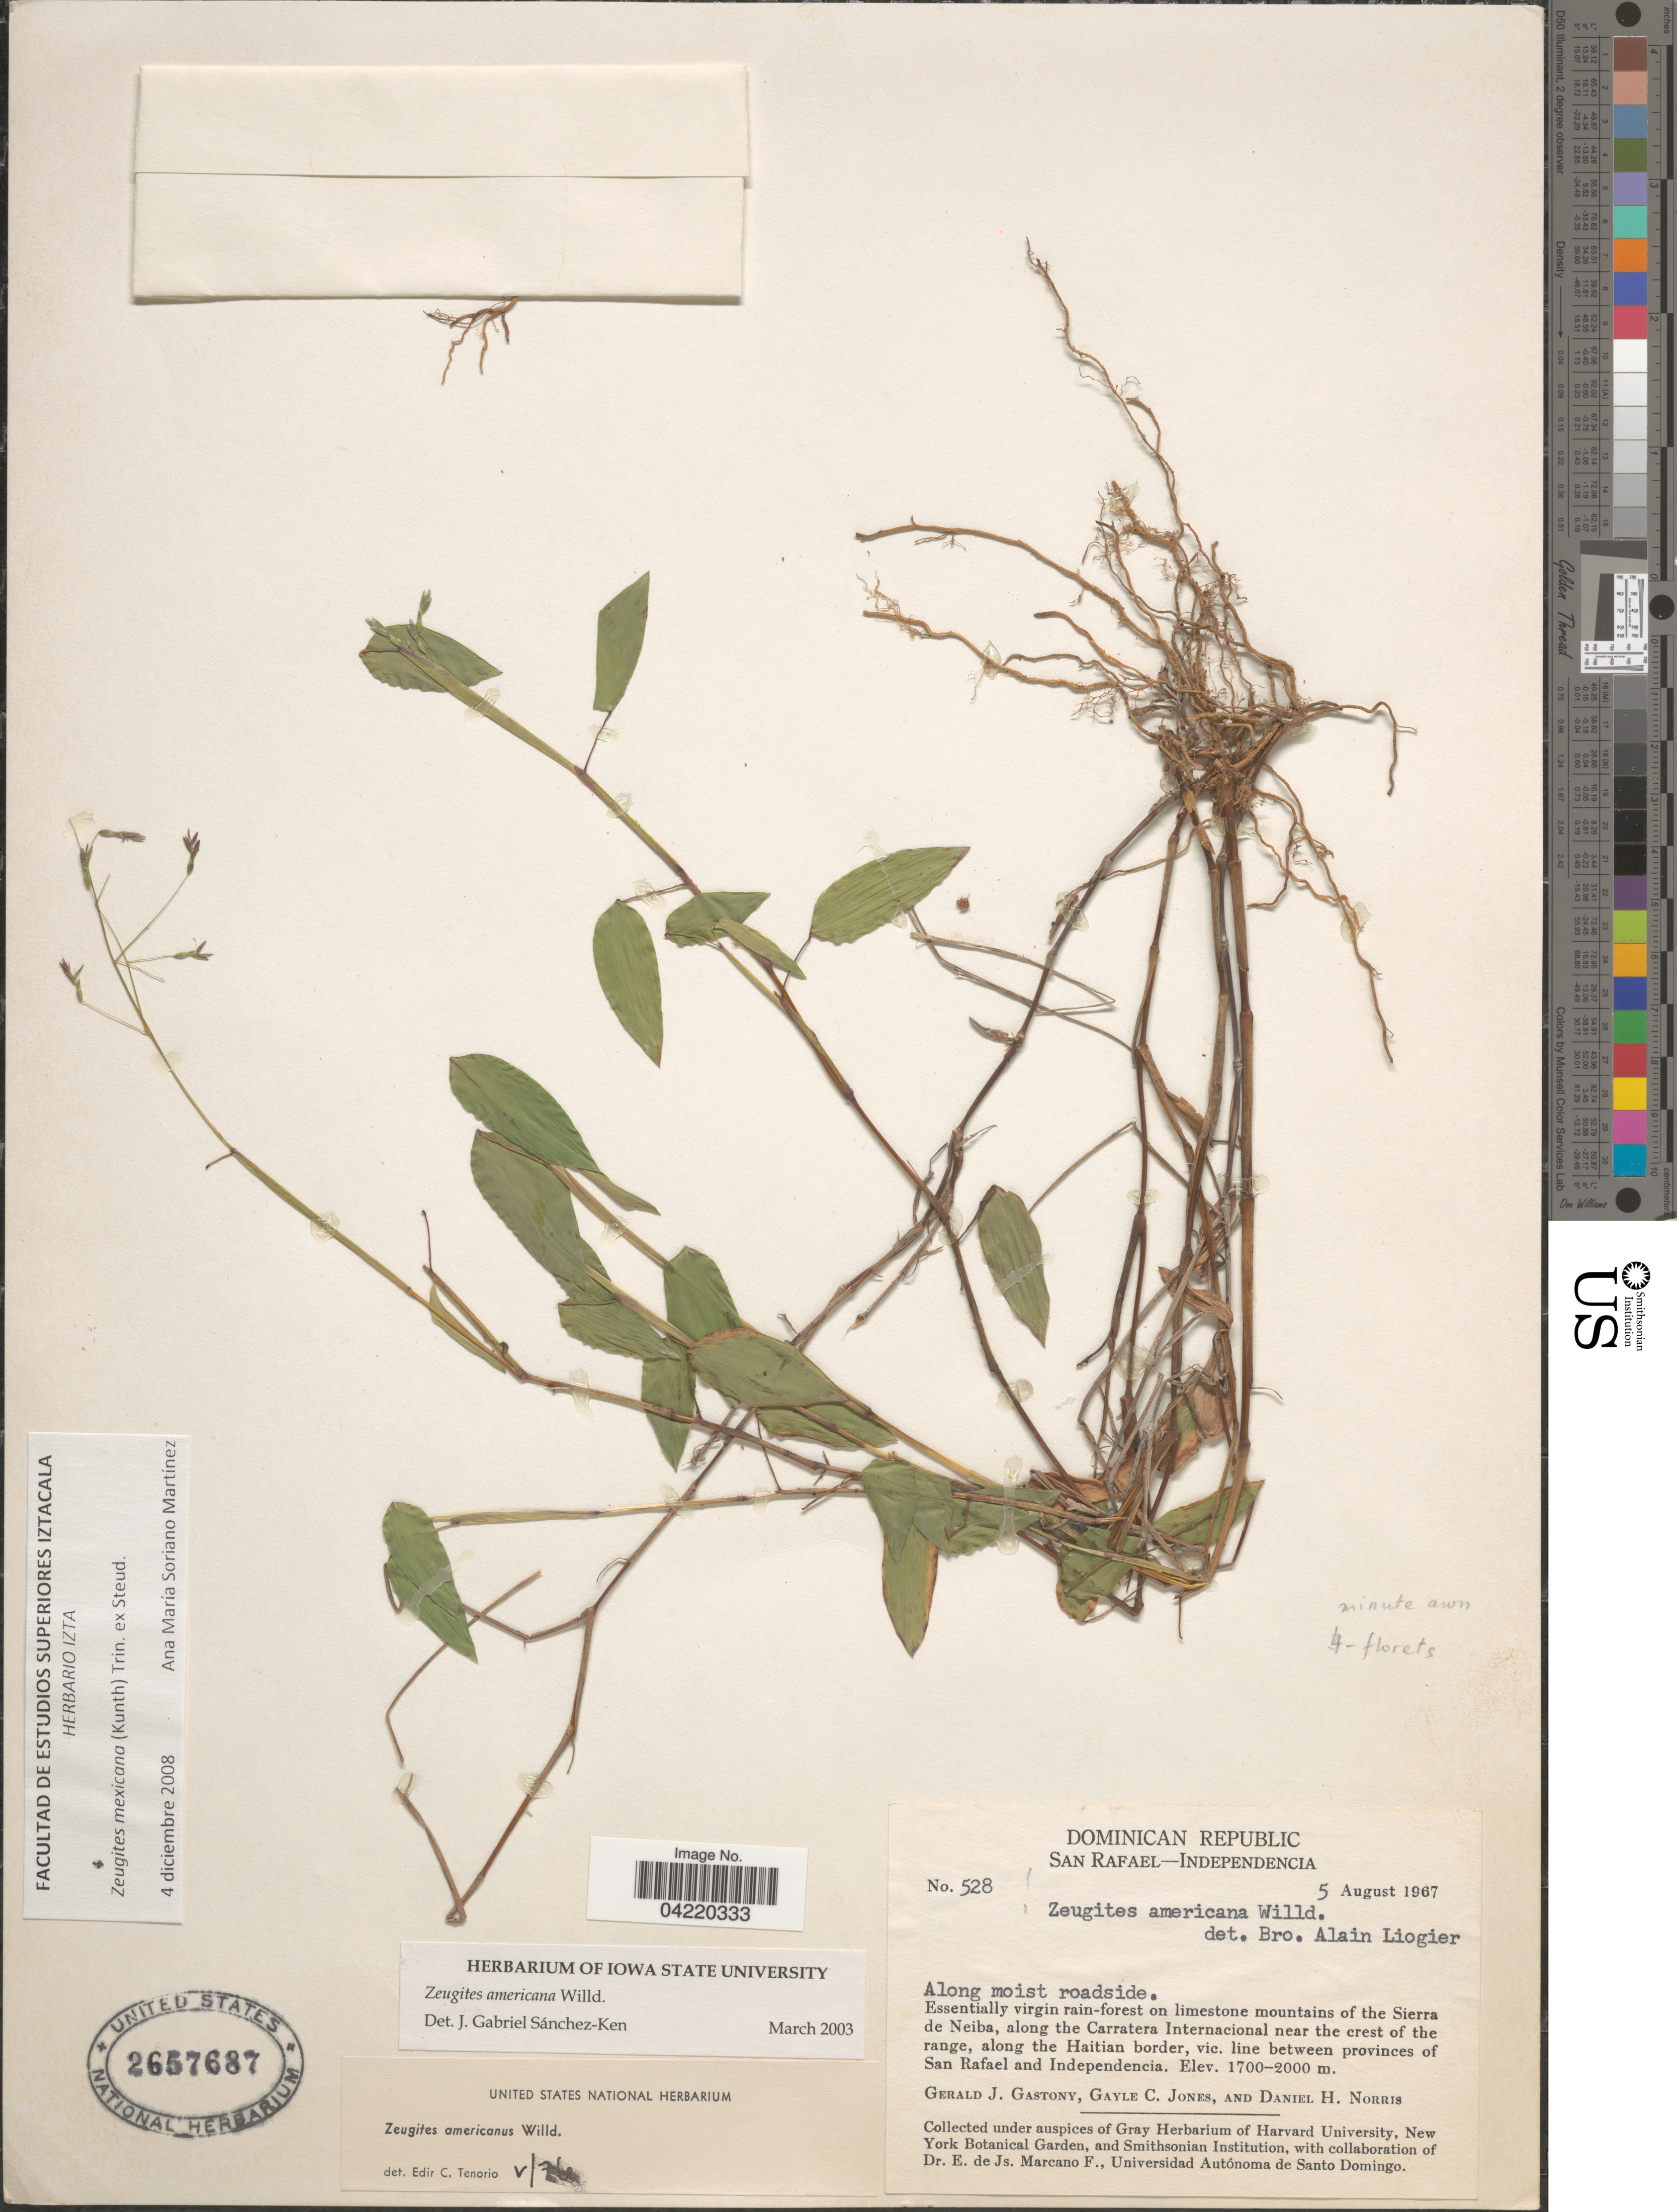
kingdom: Plantae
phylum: Tracheophyta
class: Liliopsida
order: Poales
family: Poaceae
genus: Zeugites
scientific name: Zeugites americanus var. mexicanus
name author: (Kunth) McVaugh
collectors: G. Gastony, G. C. Jones & D. H. Norris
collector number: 528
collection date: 1967-08-05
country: Dominican Republic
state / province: Independencia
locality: San Rafael. Essentially virgin rain-forest on limestone mountains of the Sierra de Neiba, along the Carratera Internacional near the crest of the range, along the Haitian border, vic. line between provinces of San Rafael and Independencia.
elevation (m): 1700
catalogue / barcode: US 2657687